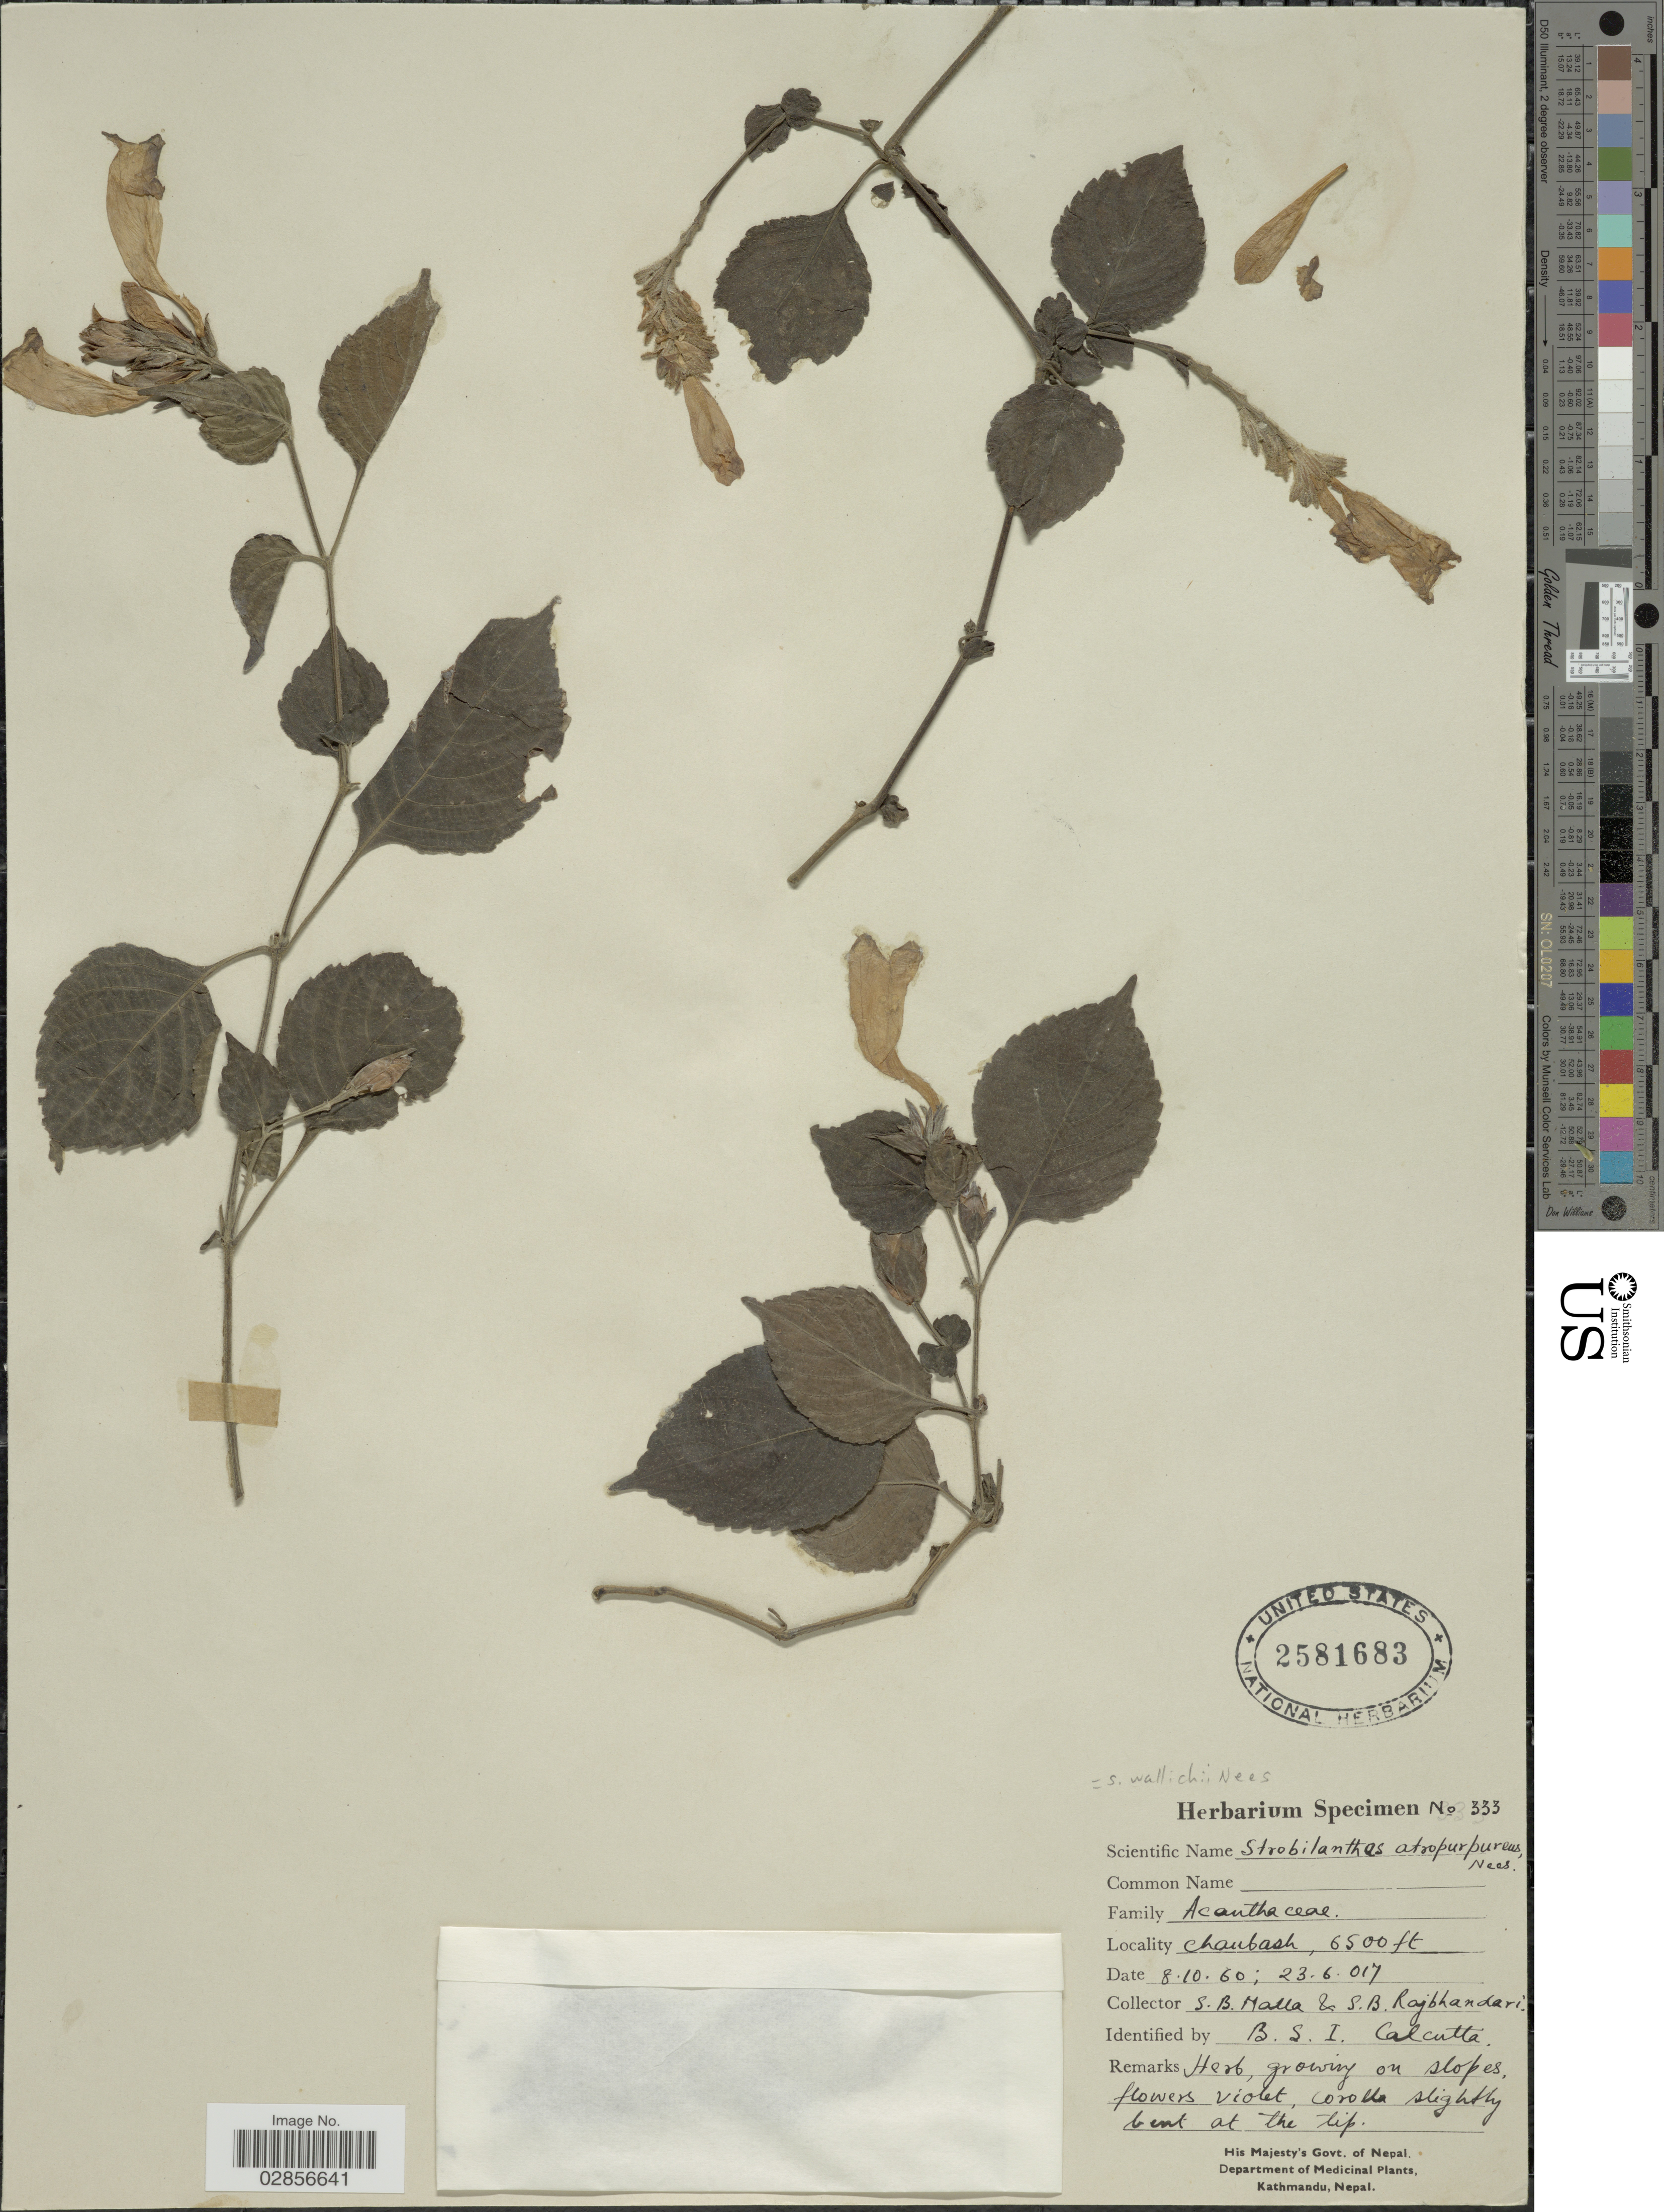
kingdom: Plantae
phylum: Tracheophyta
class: Magnoliopsida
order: Lamiales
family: Acanthaceae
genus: Strobilanthes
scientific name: Strobilanthes wallichii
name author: Nees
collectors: S. Malla & S. Rajbhaudari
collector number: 333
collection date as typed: Transcribed d/m/y: 8/10/60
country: Nepal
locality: Chaubash.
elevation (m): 1981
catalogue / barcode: US 2581683